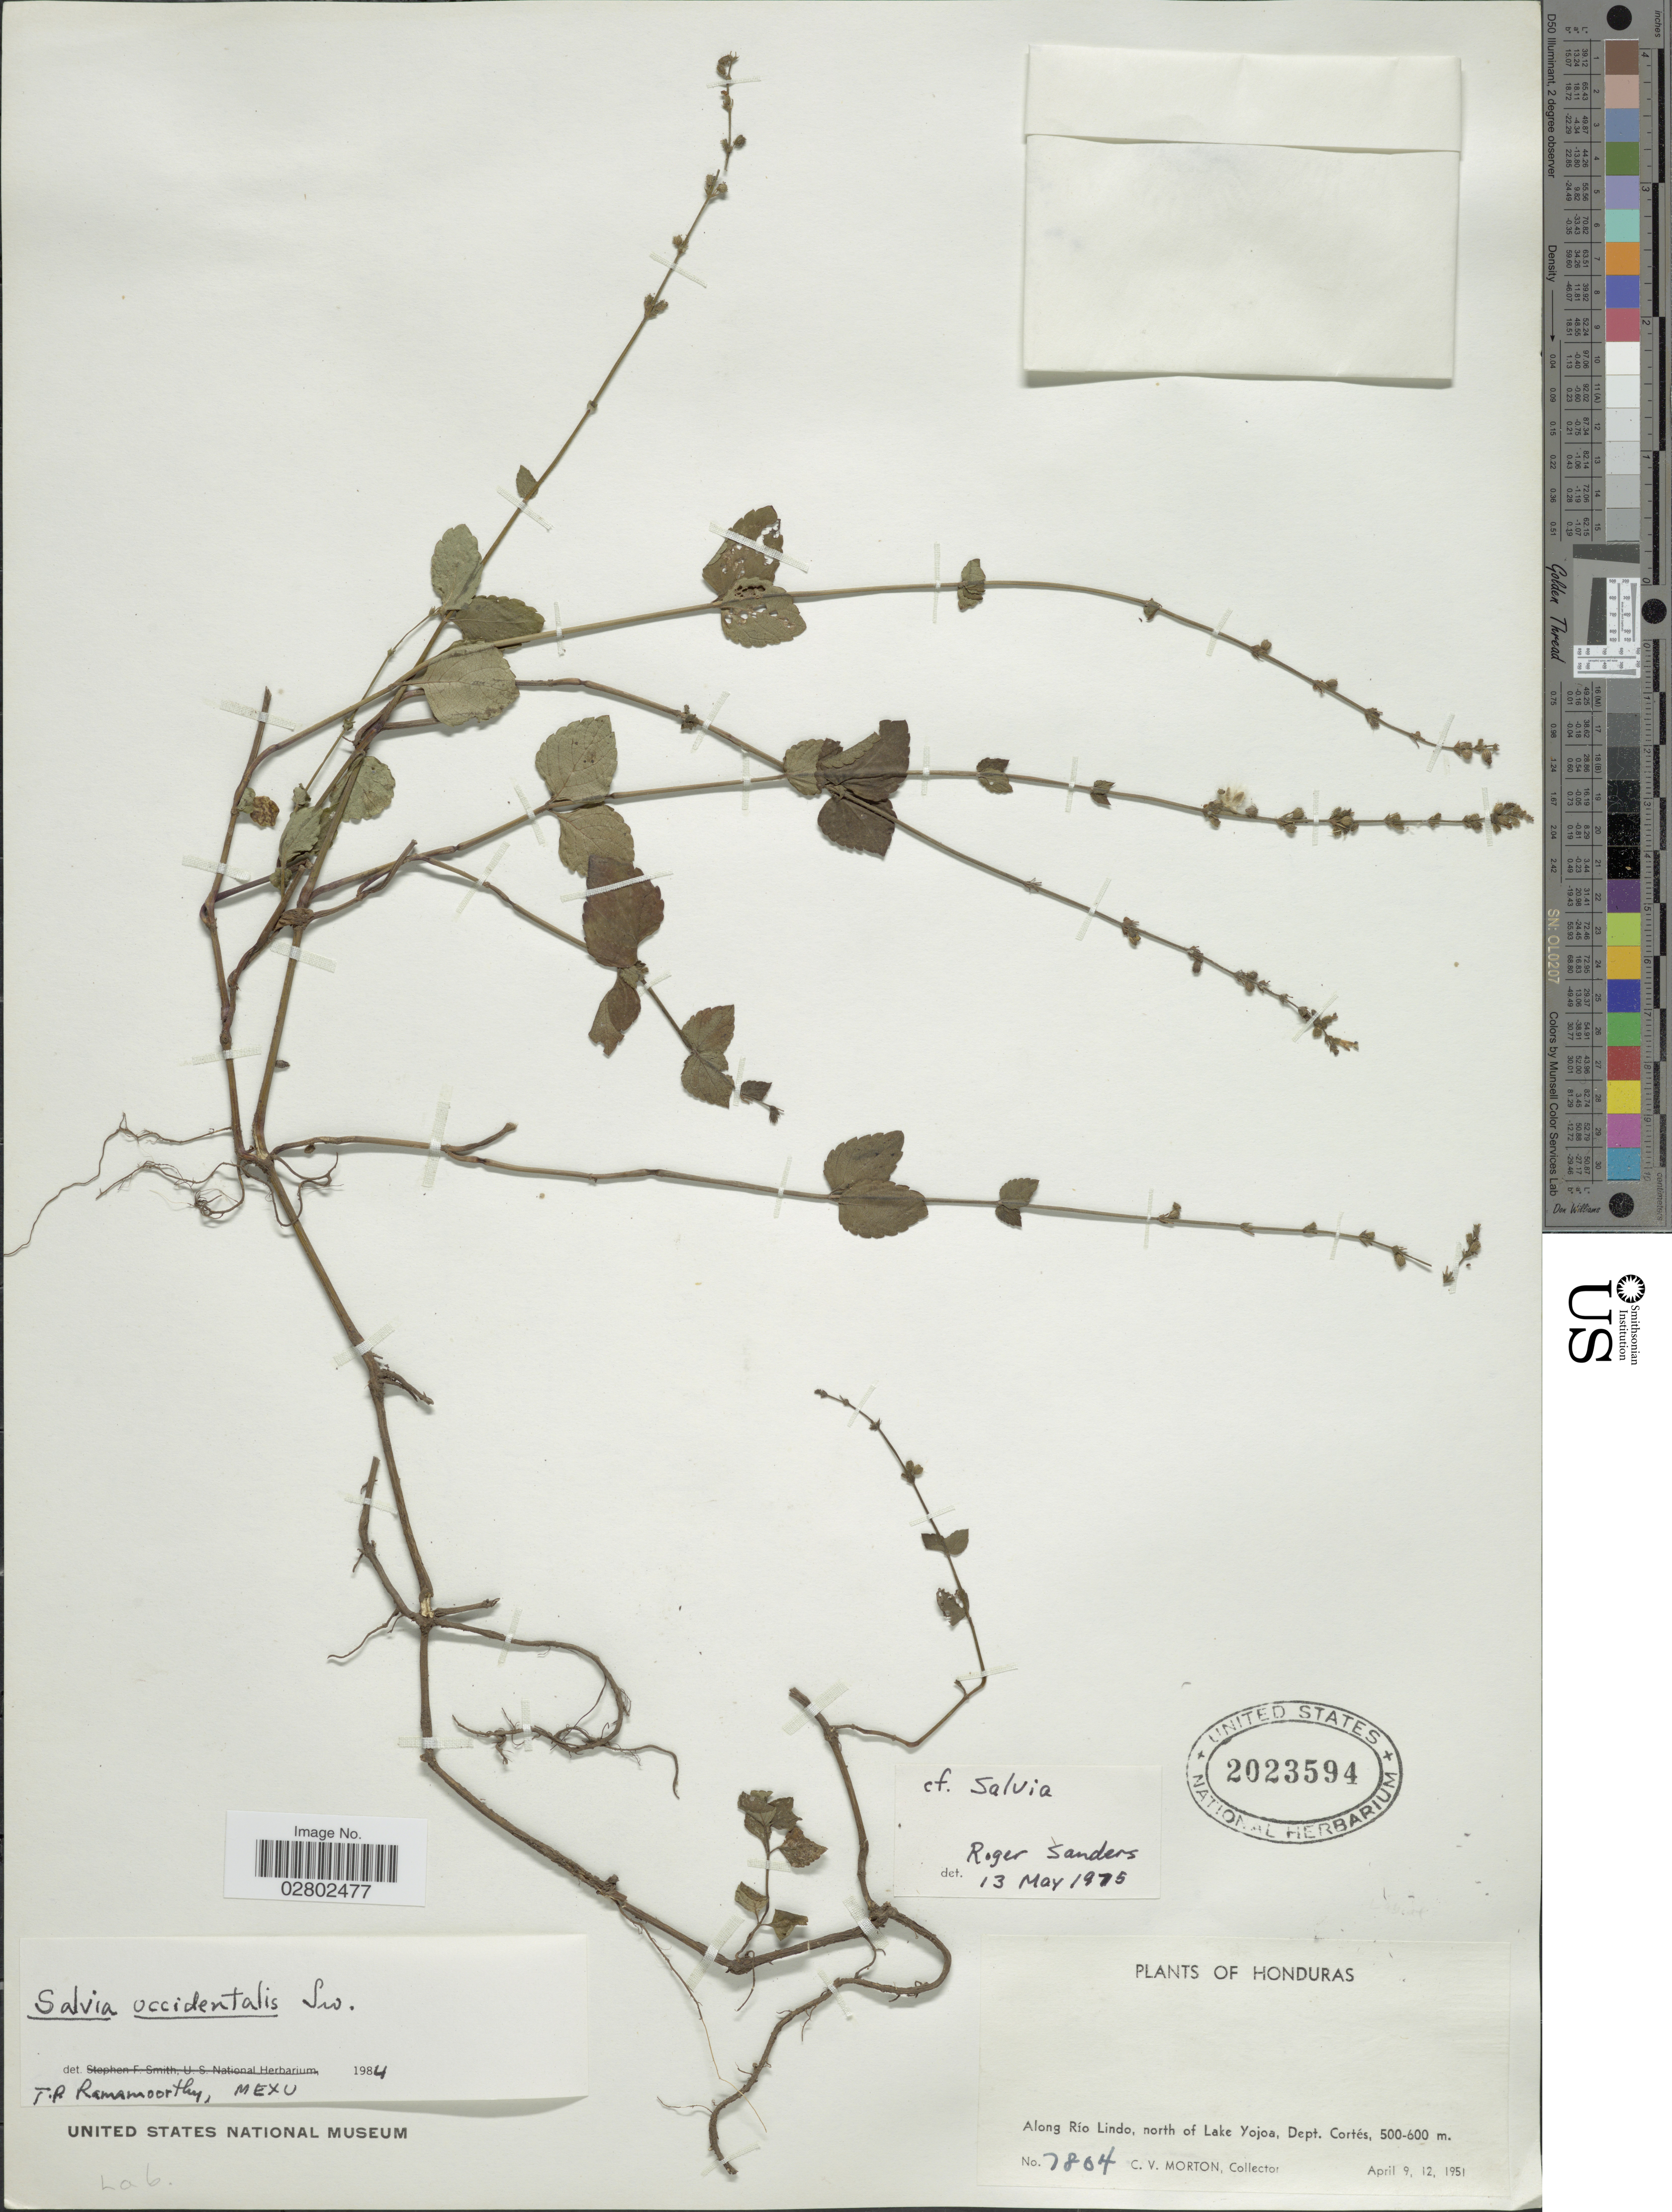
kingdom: Plantae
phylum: Tracheophyta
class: Magnoliopsida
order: Lamiales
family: Lamiaceae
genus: Salvia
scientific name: Salvia occidentalis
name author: Sw.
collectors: C. V. Morton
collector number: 7804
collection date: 1951-04-09/1951-04-12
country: Honduras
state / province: Cortés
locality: Along Río Lindo, north of Lake Yojoa, Dept. Cortés.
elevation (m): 500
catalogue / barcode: US 2023594